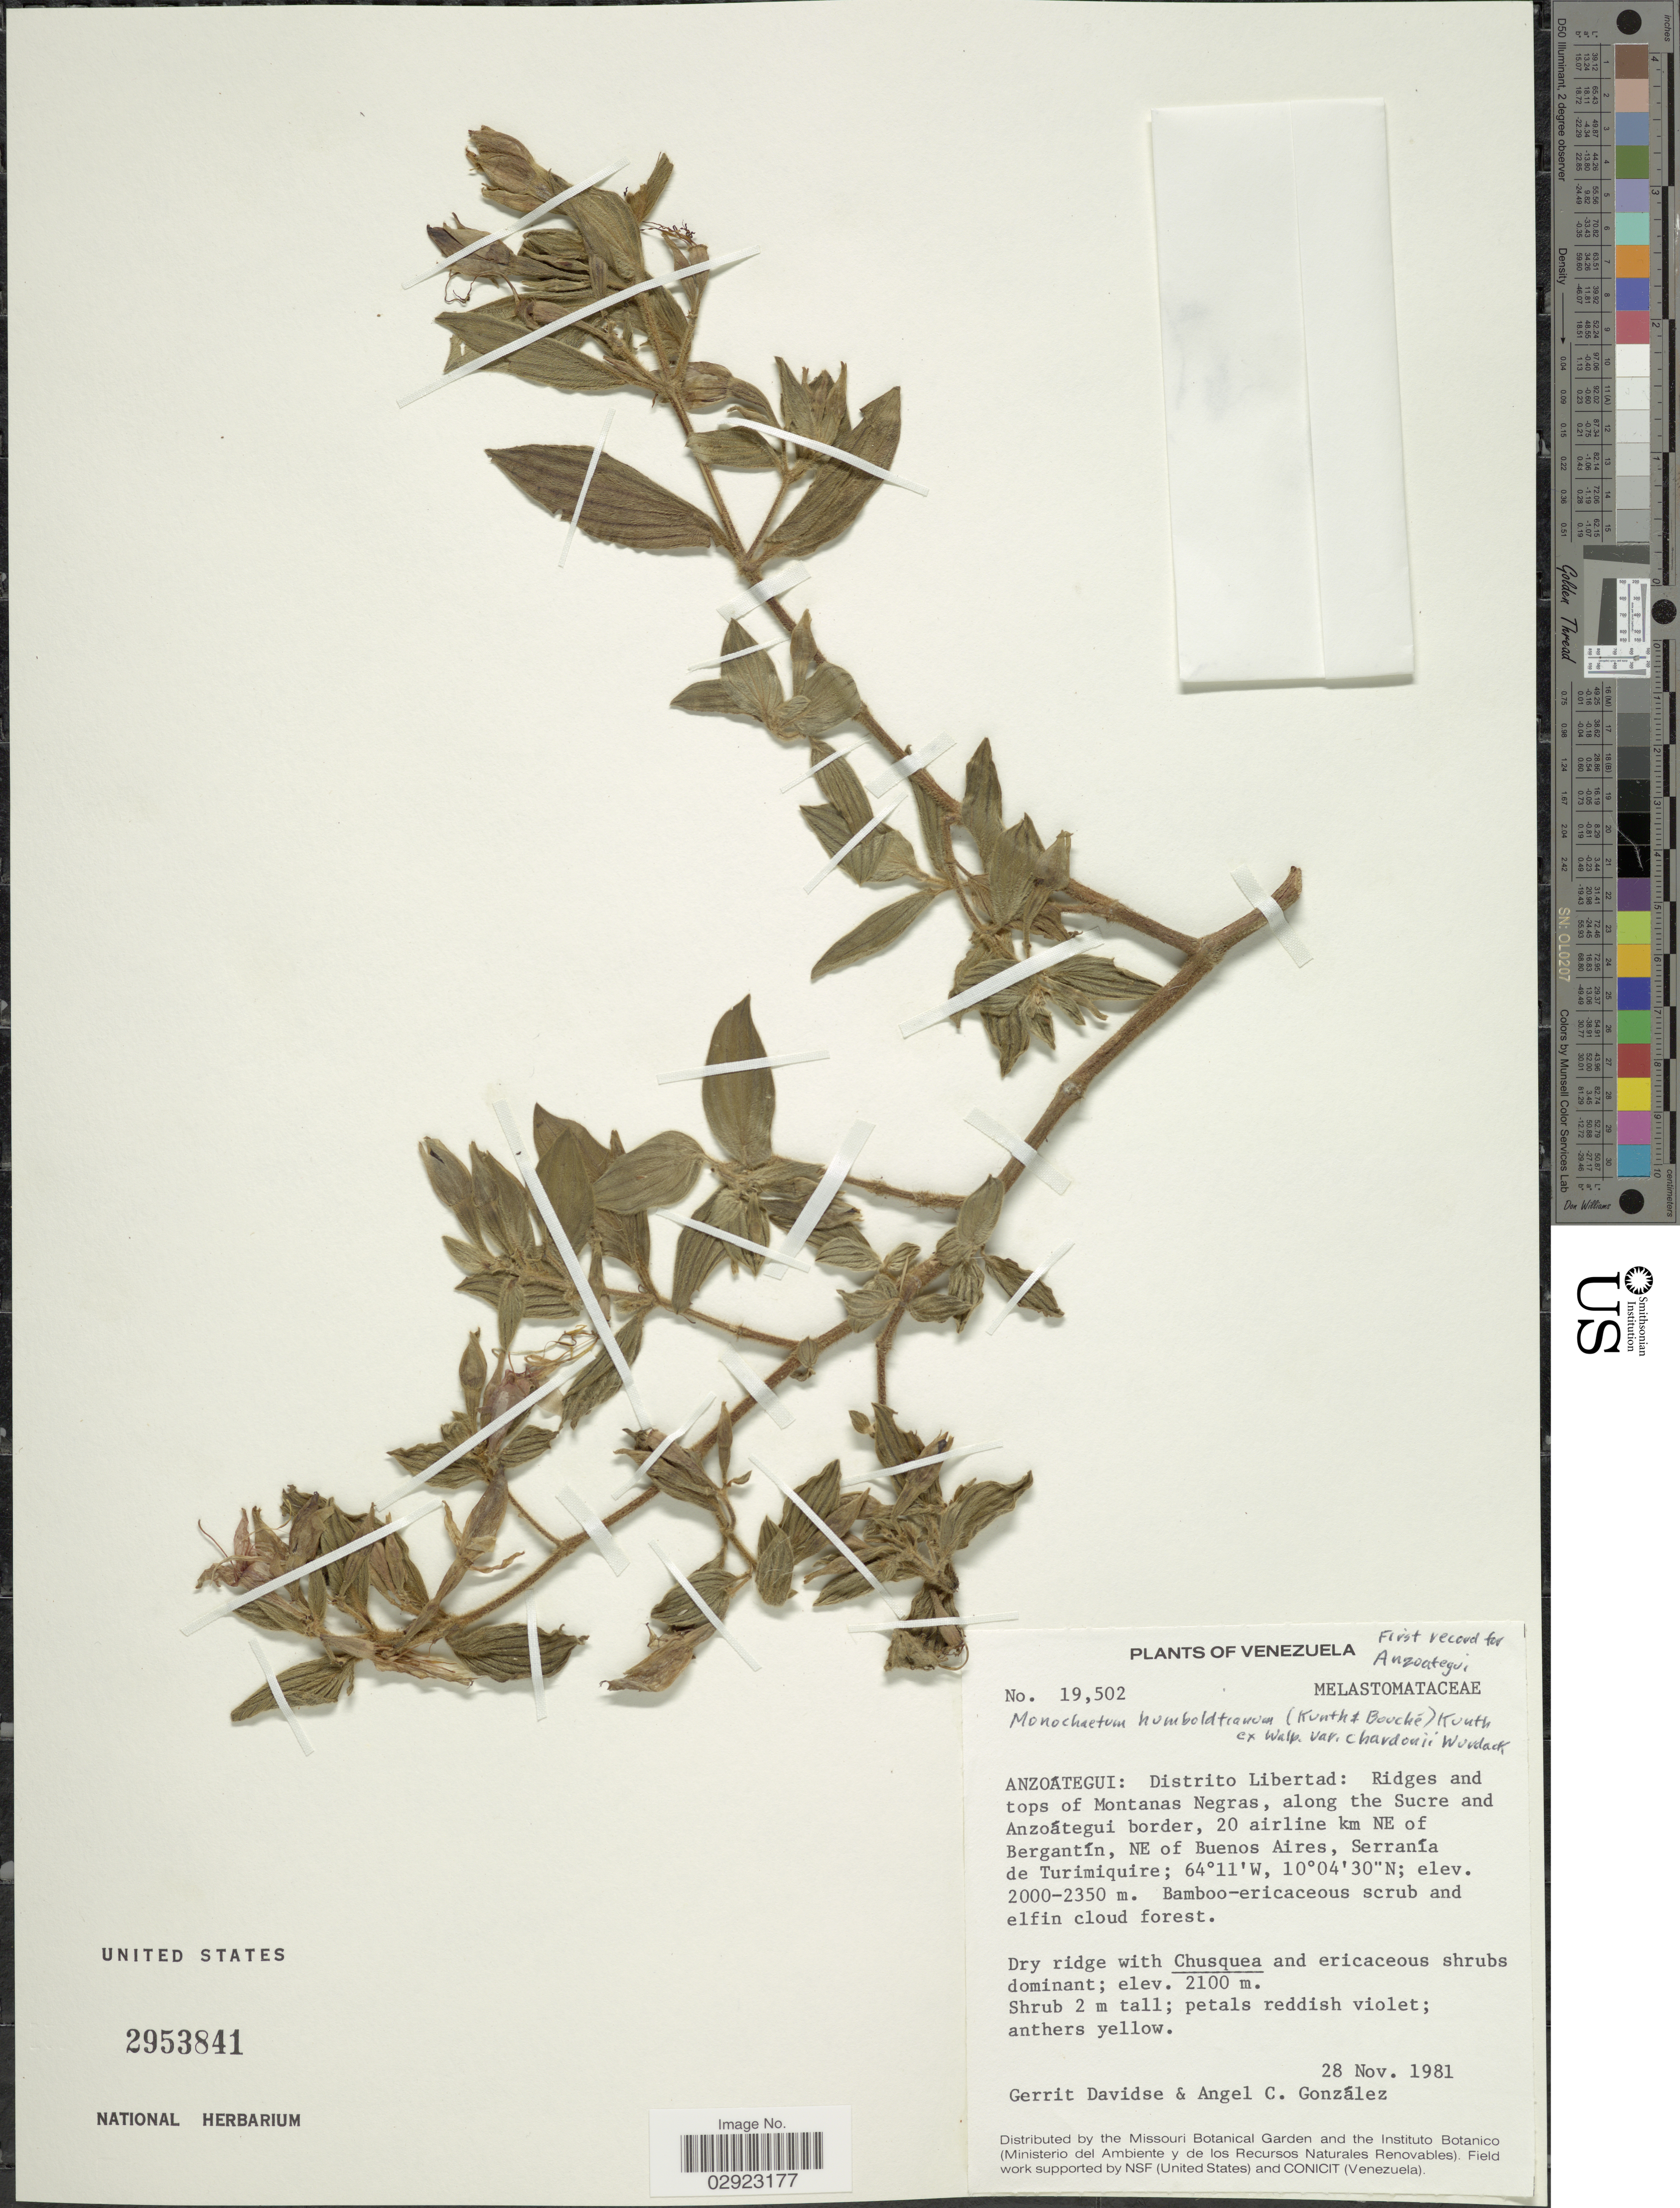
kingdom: Plantae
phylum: Tracheophyta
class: Magnoliopsida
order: Myrtales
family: Melastomataceae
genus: Monochaetum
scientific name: Monochaetum humboldtianum var. chardonii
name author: Wurdack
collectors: G. Davidse & A. C. González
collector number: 19502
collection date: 1981-11-28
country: Venezuela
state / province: Anzoategui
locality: Distrito Libertad: Ridges and tops of Montanas Negras, along the Sucre and Anzoátegui border, 20 airline km NE of Bergantín, NE of Buenos Aires, Serranía de Turimiquire.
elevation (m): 2000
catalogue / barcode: US 2953841